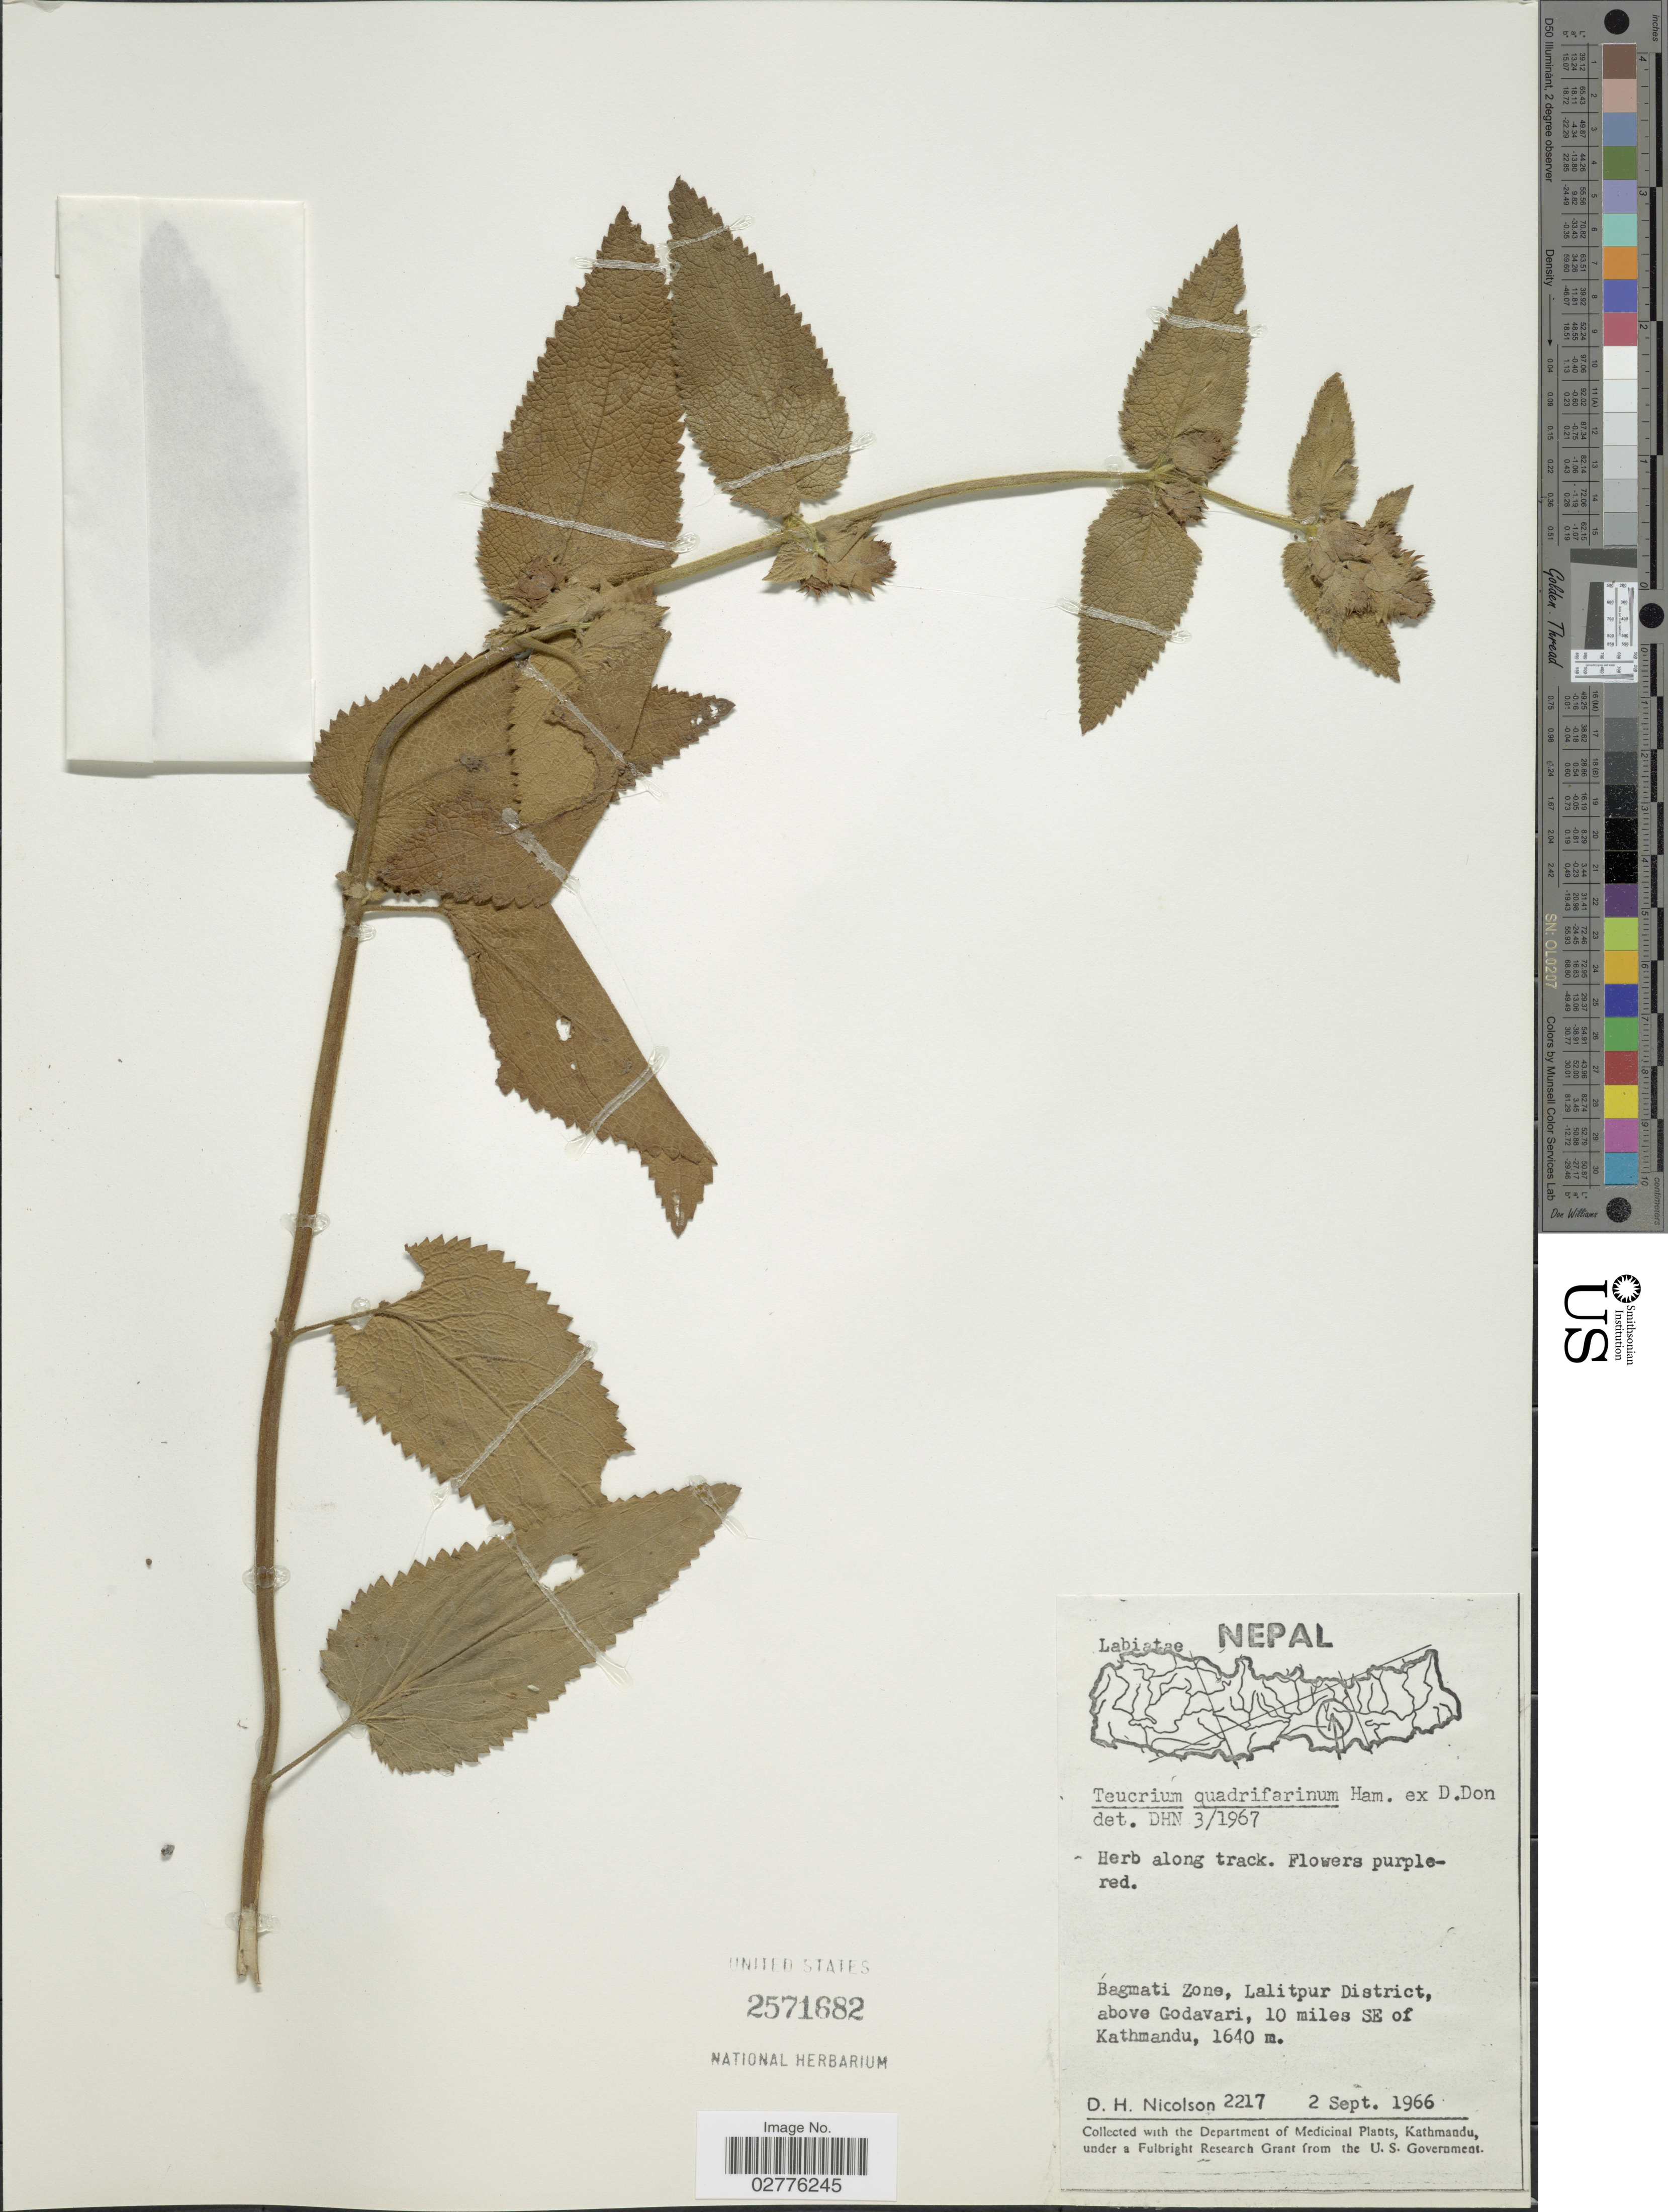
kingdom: Plantae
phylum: Tracheophyta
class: Magnoliopsida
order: Lamiales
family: Lamiaceae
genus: Teucrium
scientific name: Teucrium quadrifarium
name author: Buch.-Ham. ex D. Don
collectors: D. H. Nicolson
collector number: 2217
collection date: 1966-09-02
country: Nepal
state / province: Bagmati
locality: Bagmati Zone, Lalitpur District, above Godavari, 10 miles SE of Kathmandu.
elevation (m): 1640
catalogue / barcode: US 2571682